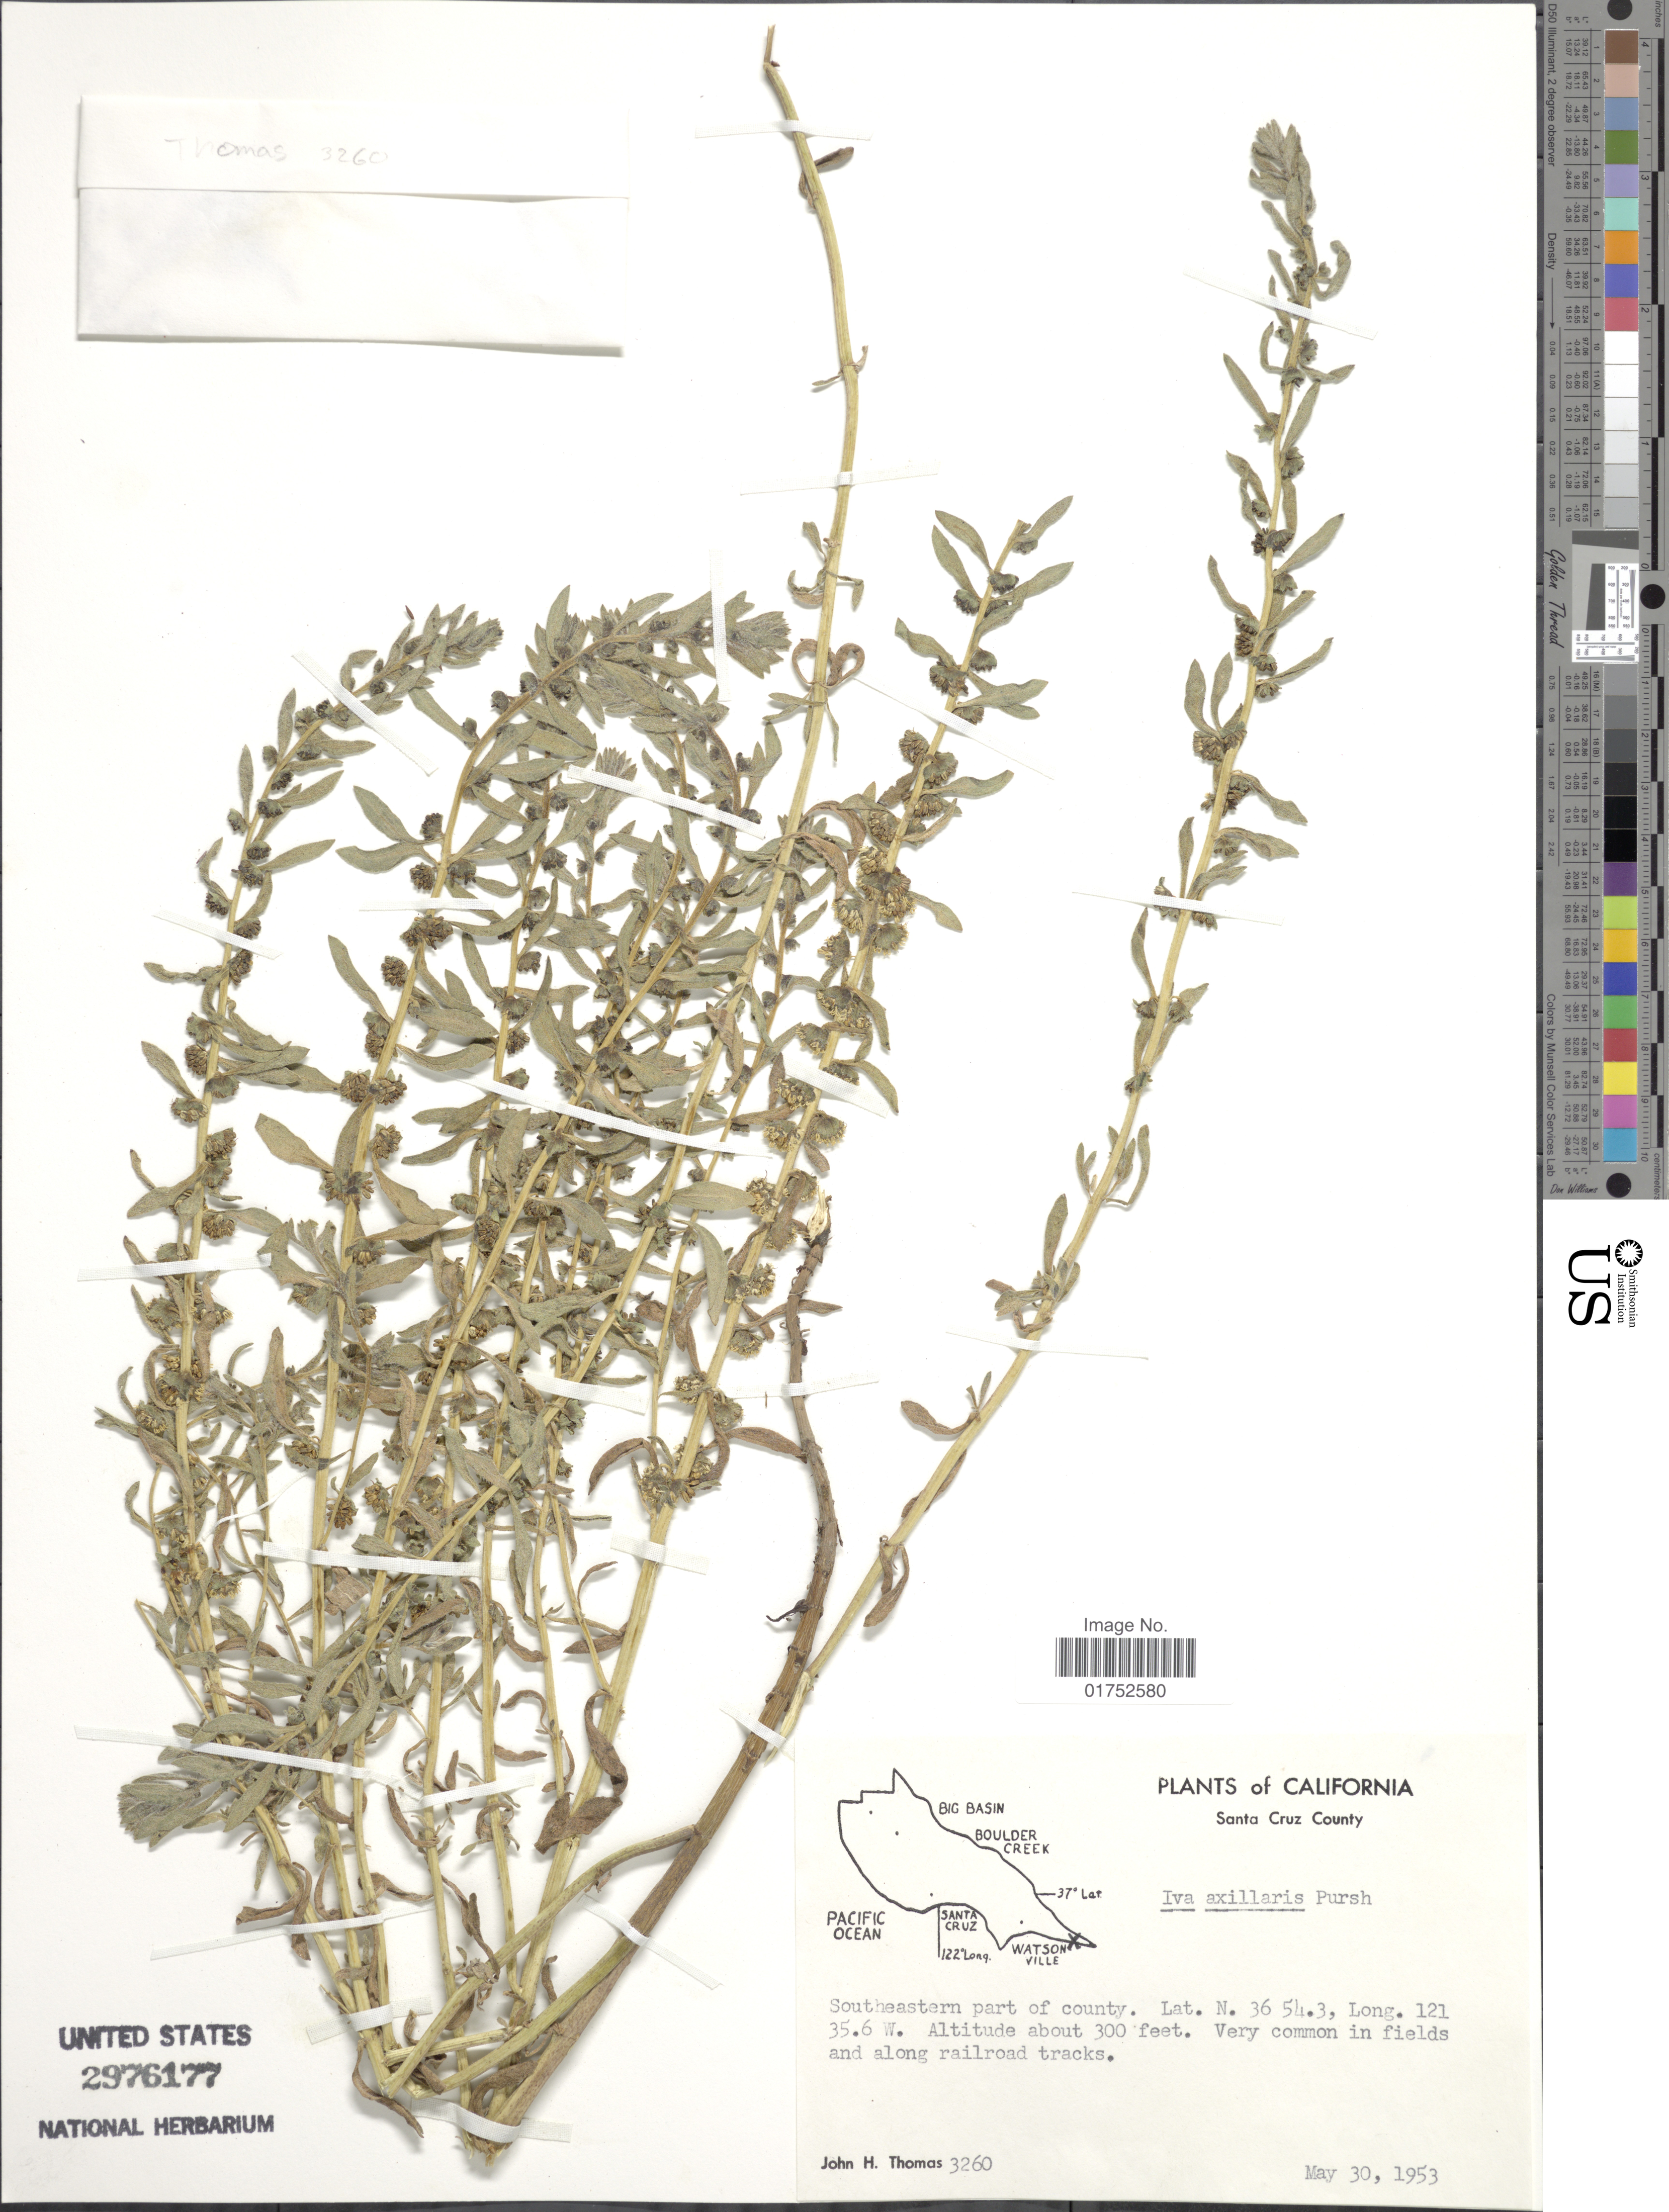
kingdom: Plantae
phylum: Tracheophyta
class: Magnoliopsida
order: Asterales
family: Asteraceae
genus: Iva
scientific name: Iva axillaris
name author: Pursh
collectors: J. H. Thomas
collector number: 3260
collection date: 1953-05-30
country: United States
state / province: California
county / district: Santa Cruz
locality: Santa Cruz County, southeastern part of county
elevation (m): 91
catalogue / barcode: US 2976177